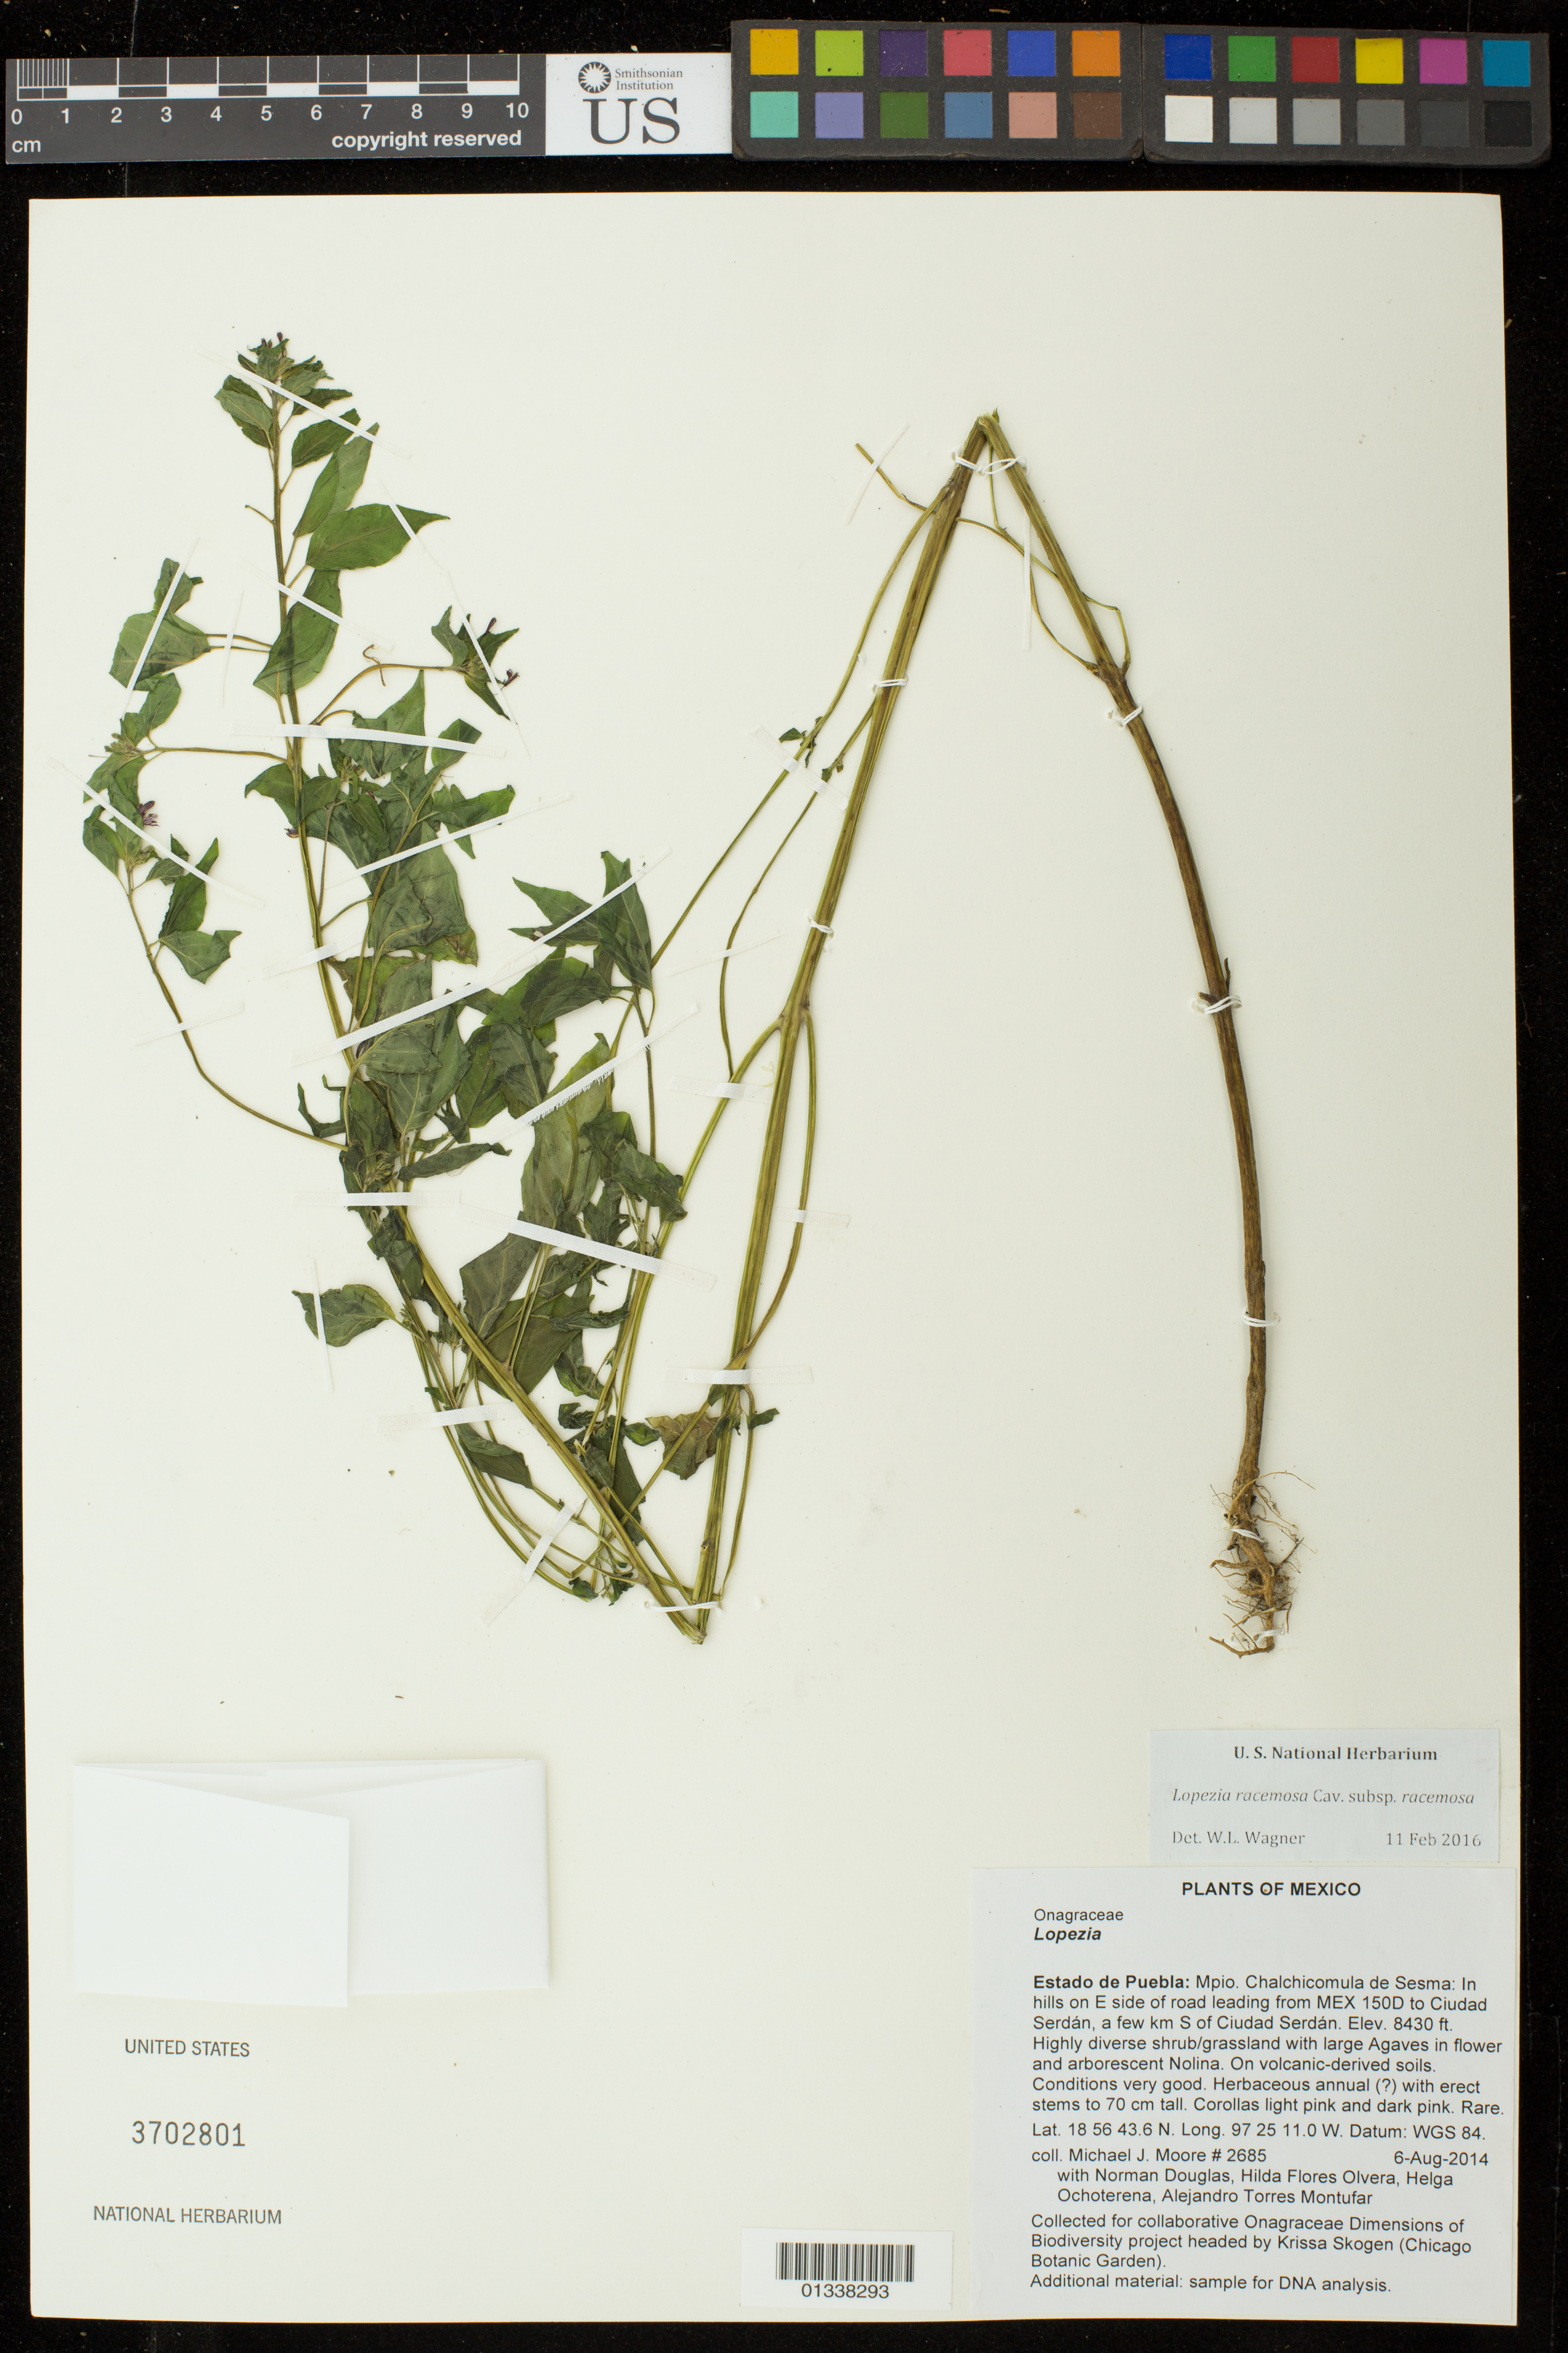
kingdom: Plantae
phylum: Tracheophyta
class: Magnoliopsida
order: Myrtales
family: Onagraceae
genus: Lopezia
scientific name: Lopezia racemosa subsp. racemosa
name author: Cav.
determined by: Wagner, W. L., (BOT), Smithsonian Institution - National Museum of Natural History (UNITED STATES)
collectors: M. J. Moore, N. Douglas, H. Flores Olvera, H. Ochoterena-B. & A. Torres-M.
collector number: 2685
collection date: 2014-08-06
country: Mexico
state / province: Puebla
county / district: Chalchicomula de Sesma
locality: In hills on E side of road leading from MEX 150D to Ciudad Serdan, a few km S of Ciudad Serdan.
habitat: Highly diverse shrub/grassland with large Agaves in flower and arborescent Nolina. On volcanic-derived soils. Conditions very good.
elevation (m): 2569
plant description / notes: Collected for collaborative Onagraceae Dimensions of Biodiversity project headed by Krissa Skogen (Chicago Botanic Garden).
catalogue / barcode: US 3702801